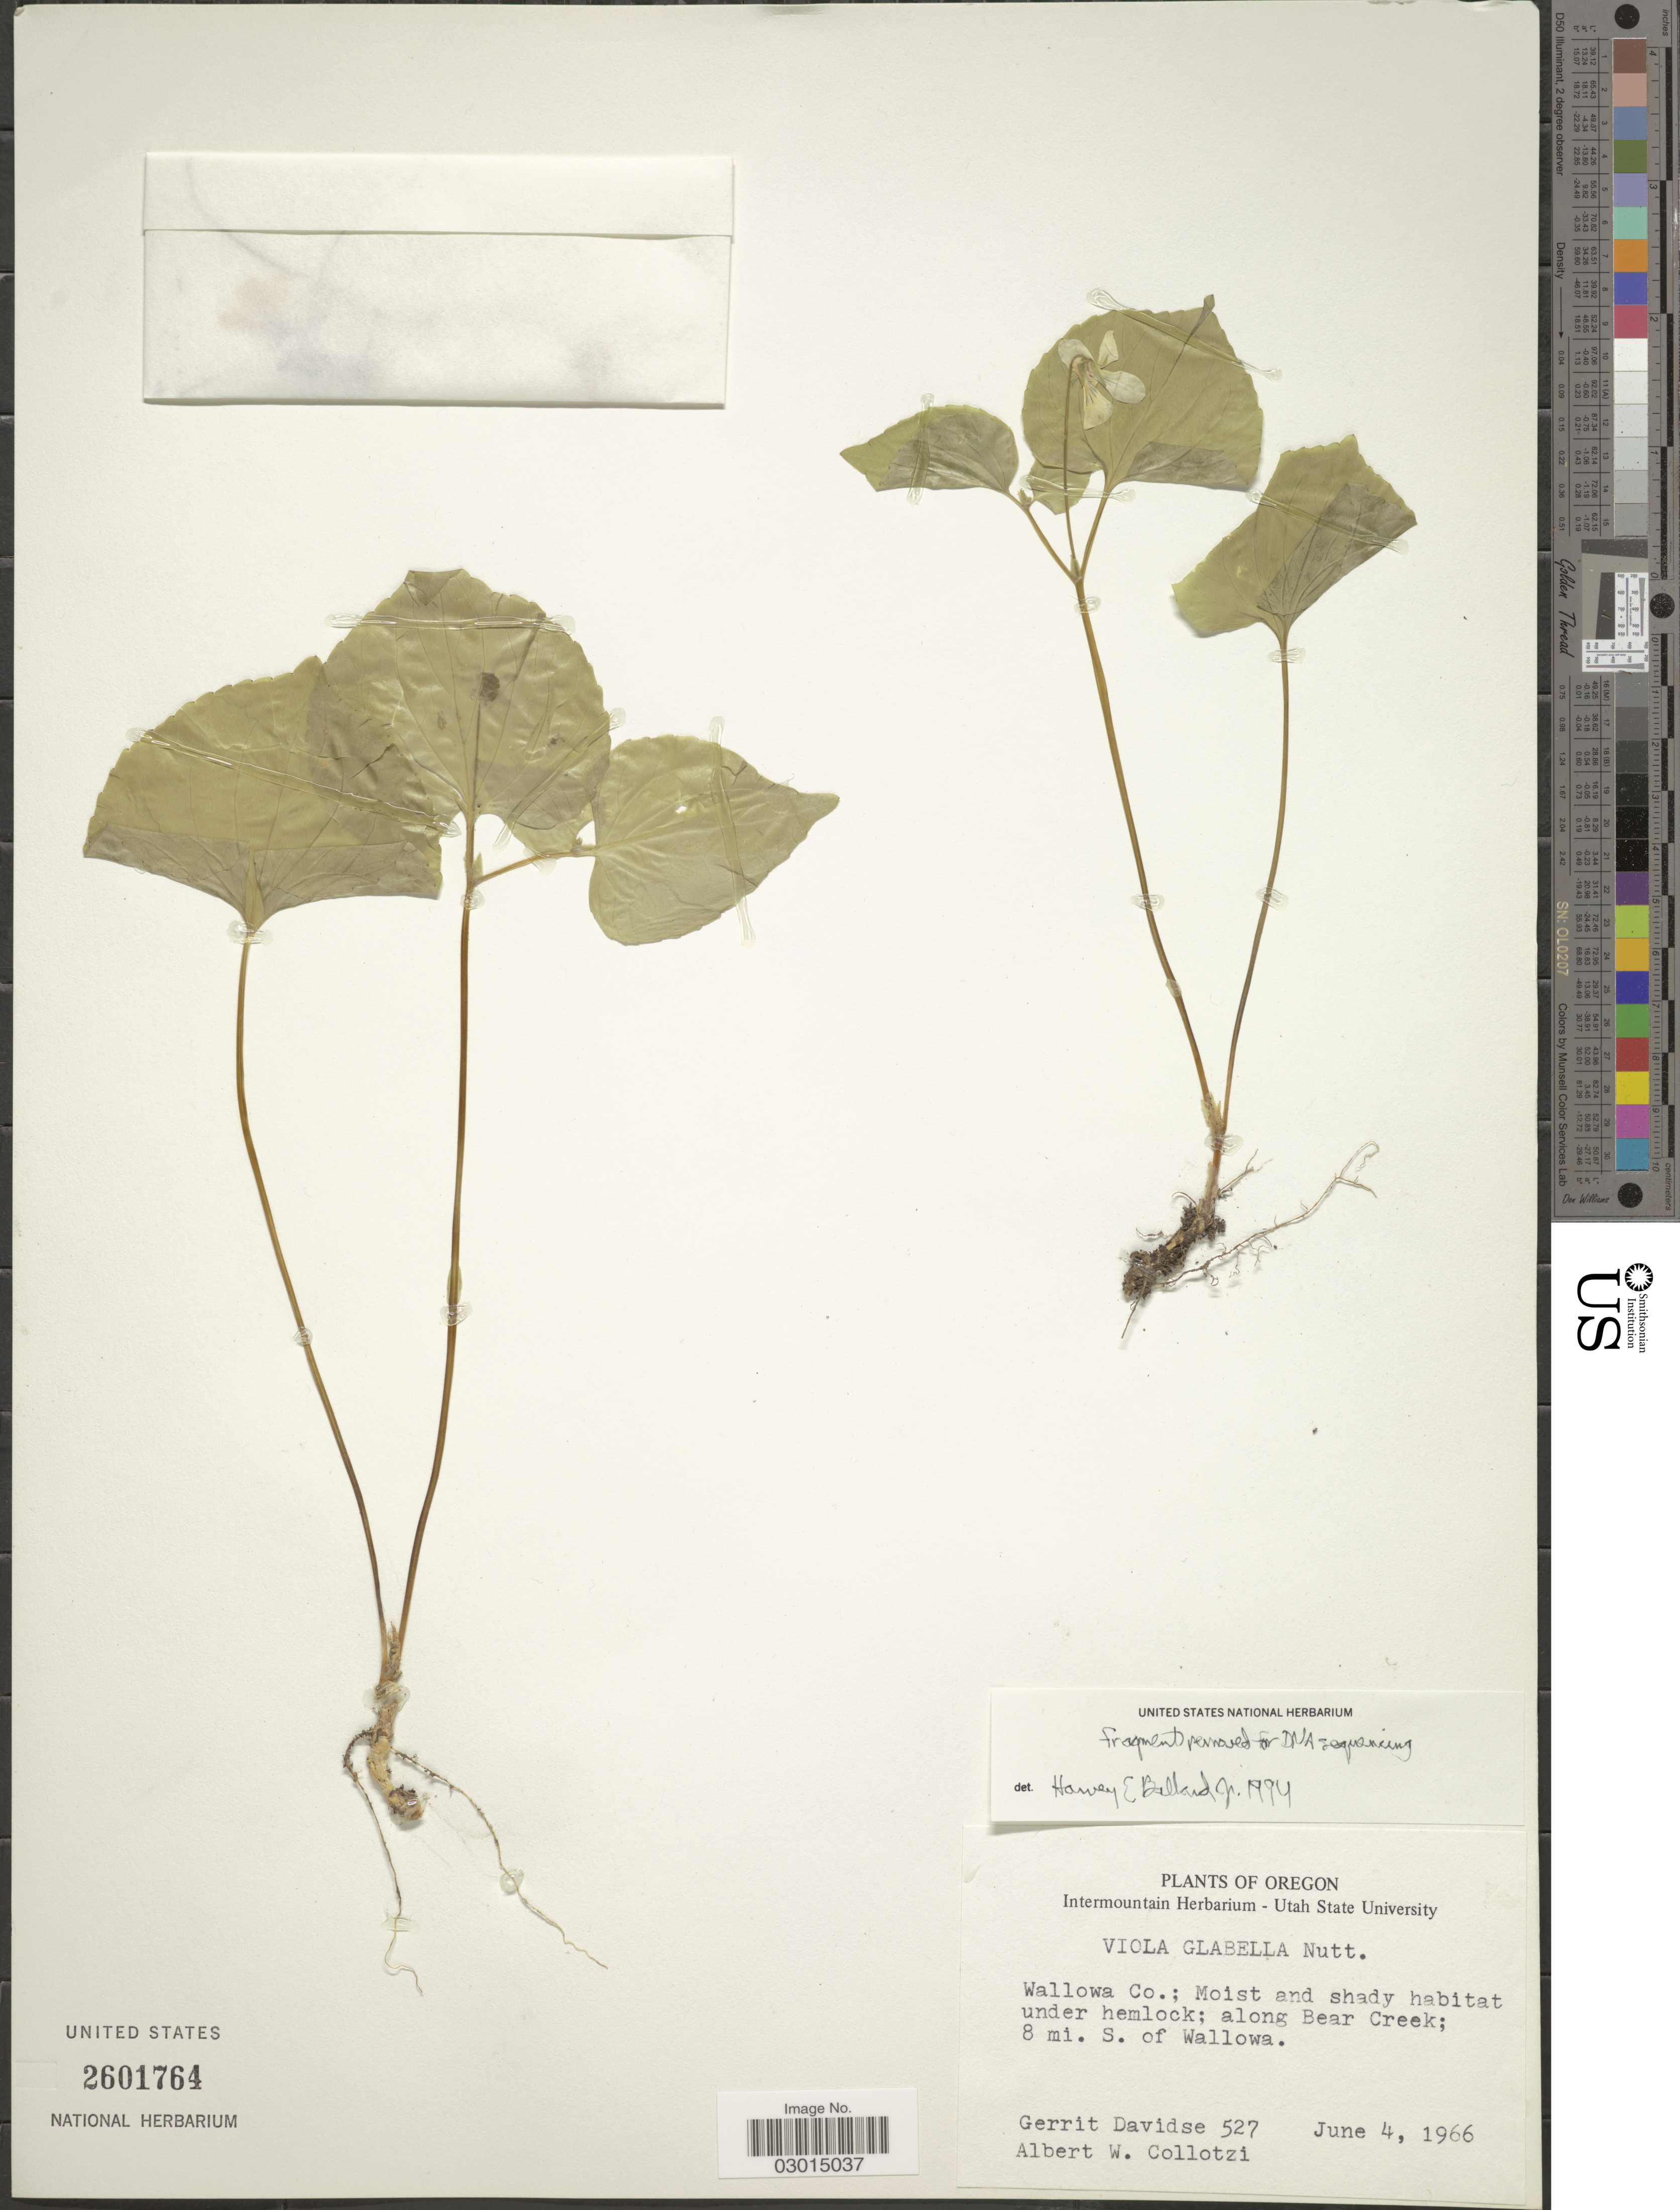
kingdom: Plantae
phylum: Tracheophyta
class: Magnoliopsida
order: Malpighiales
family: Violaceae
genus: Viola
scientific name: Viola glabella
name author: Nutt.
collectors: G. Davidse & A. W. Collotzi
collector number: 527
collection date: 1966-06-04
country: United States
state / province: Oregon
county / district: Wallowa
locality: Wallowa Co.; Moist and shady habitat under hemlock; along Bear Creek; 8 mi. S. of Wallowa.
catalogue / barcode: US 2601764